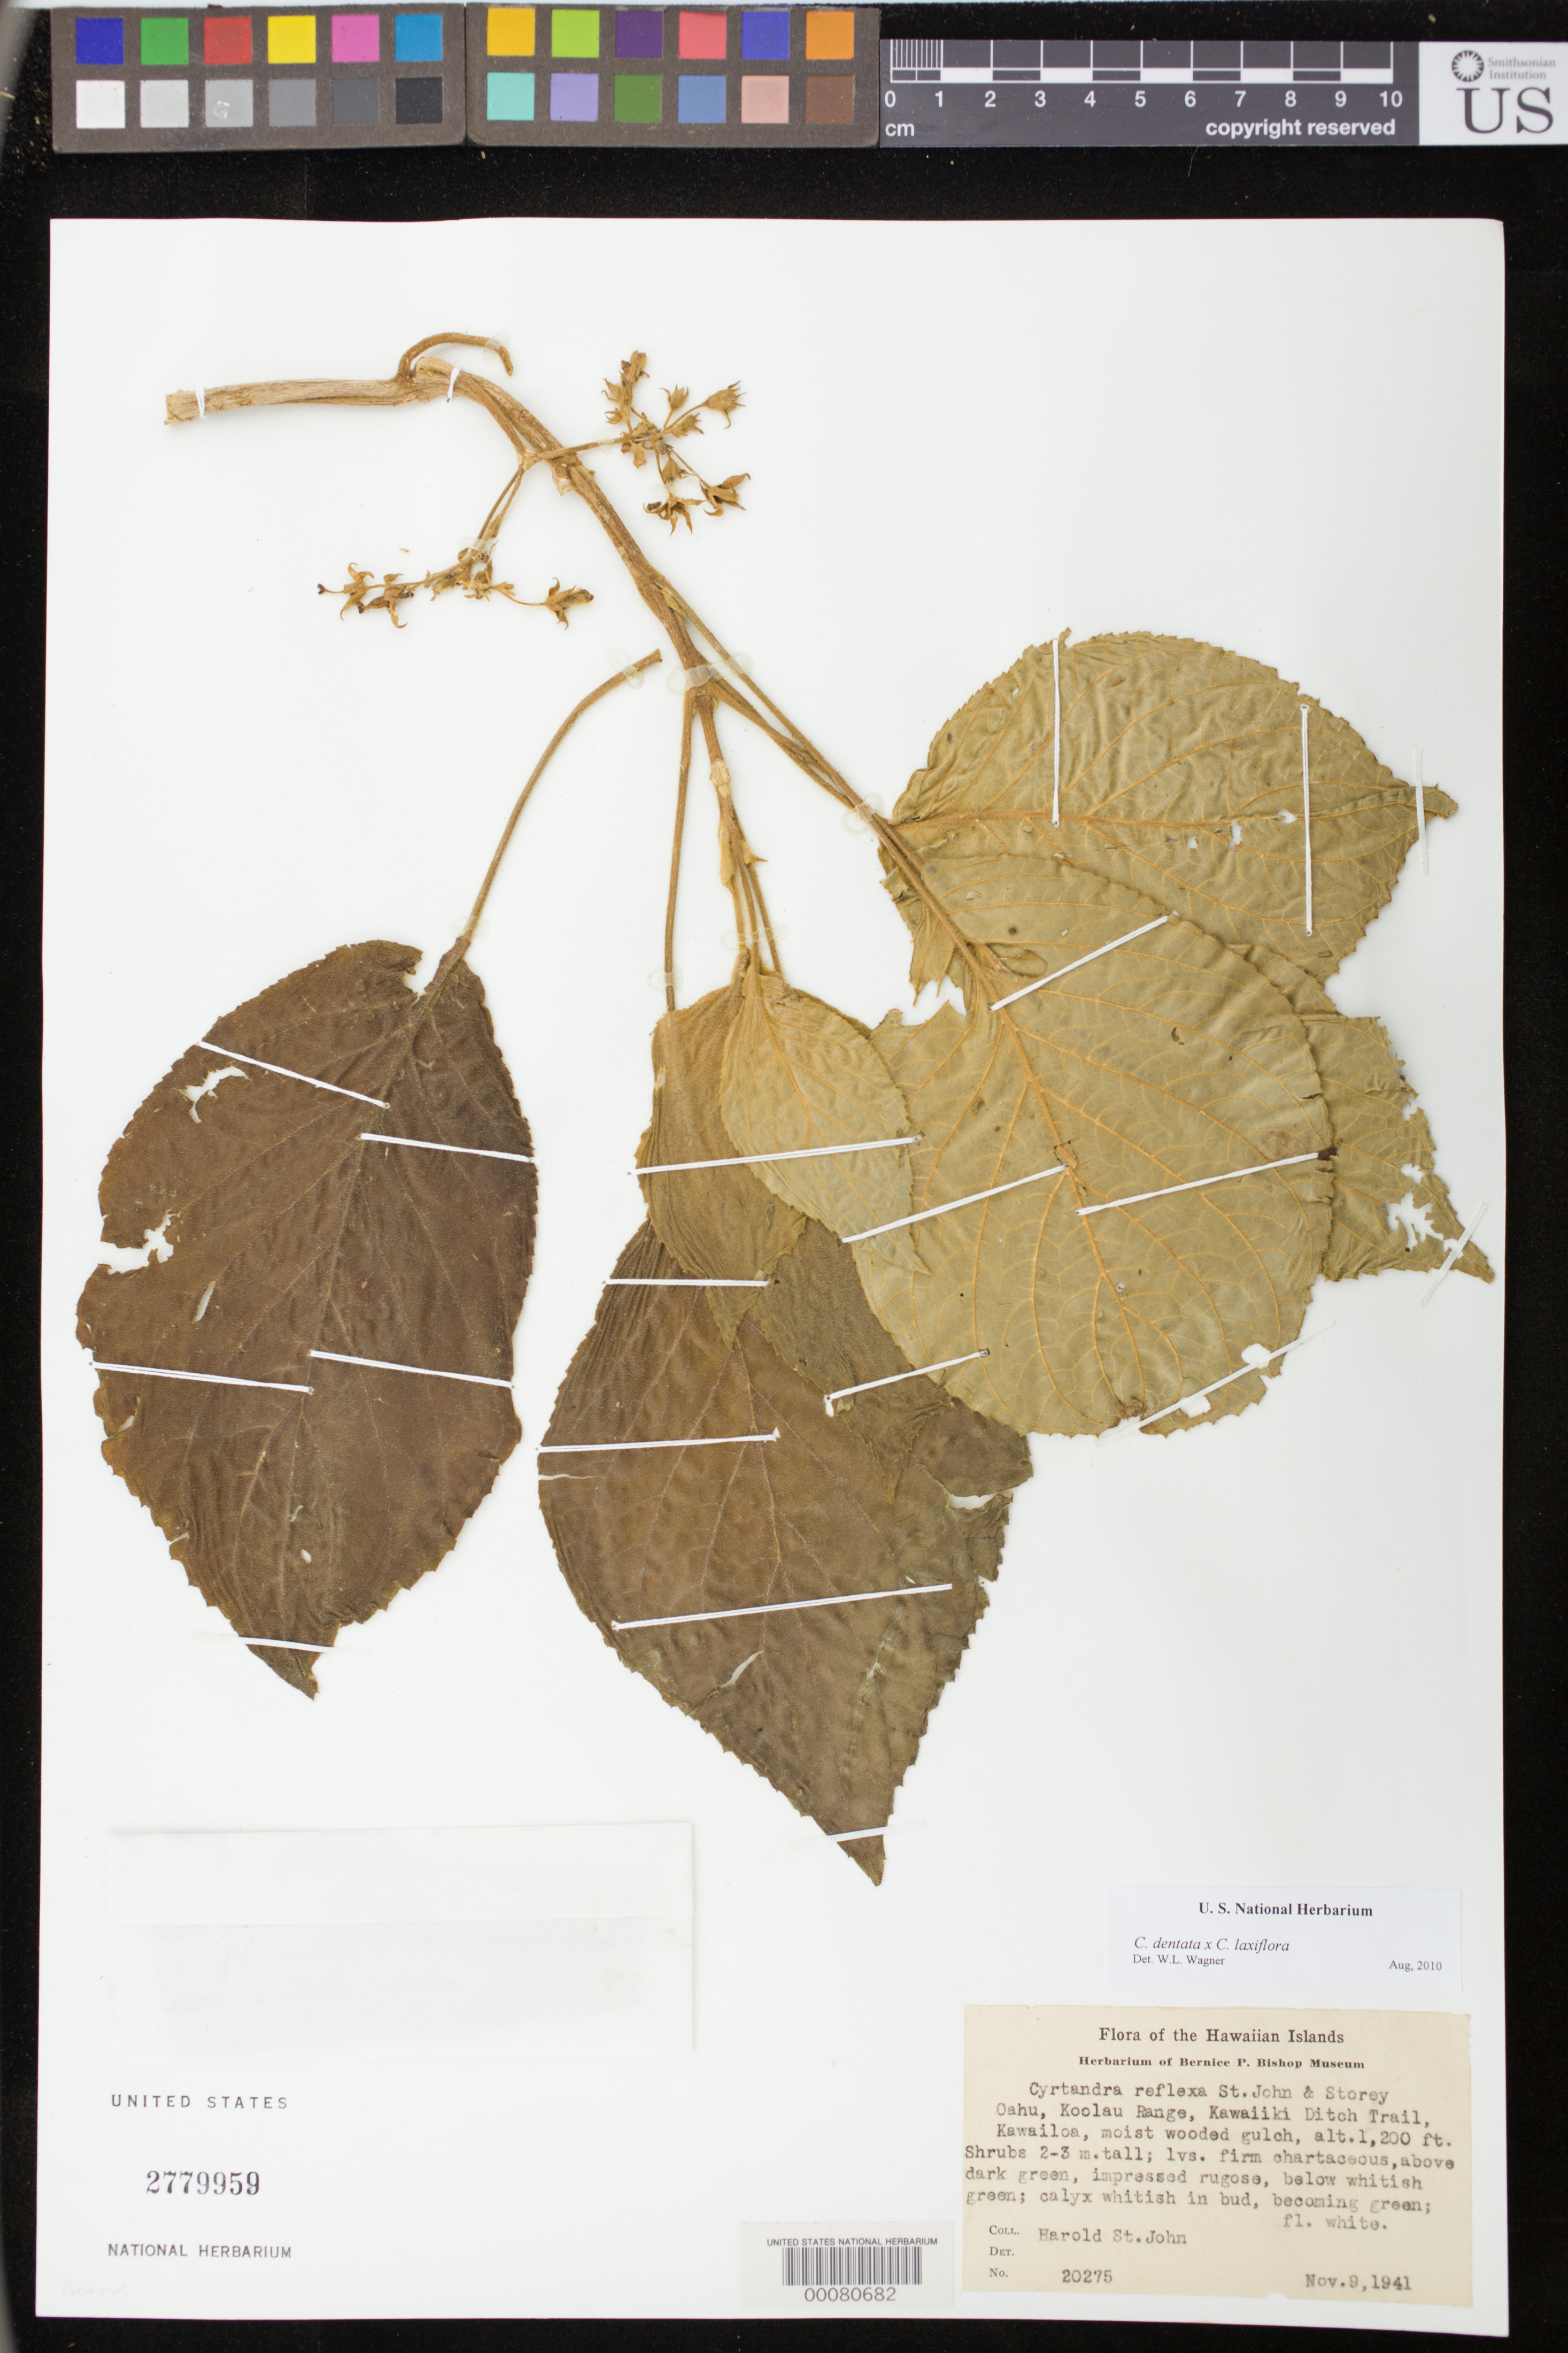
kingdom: Plantae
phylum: Tracheophyta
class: Magnoliopsida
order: Lamiales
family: Gesneriaceae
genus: Cyrtandra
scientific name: Cyrtandra dentata x C. laxiflora H. Mann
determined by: Wagner, W. L., (BOT), Smithsonian Institution - National Museum of Natural History (UNITED STATES)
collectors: H. St. John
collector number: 20275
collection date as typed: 09 Nov 1941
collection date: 1941-11-09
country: United States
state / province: Hawaii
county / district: Honolulu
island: Oahu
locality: Koolau range, Kawaiiki ditch trail, Kawailoa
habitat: Moist wooded gulch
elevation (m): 366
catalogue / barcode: US 2779959